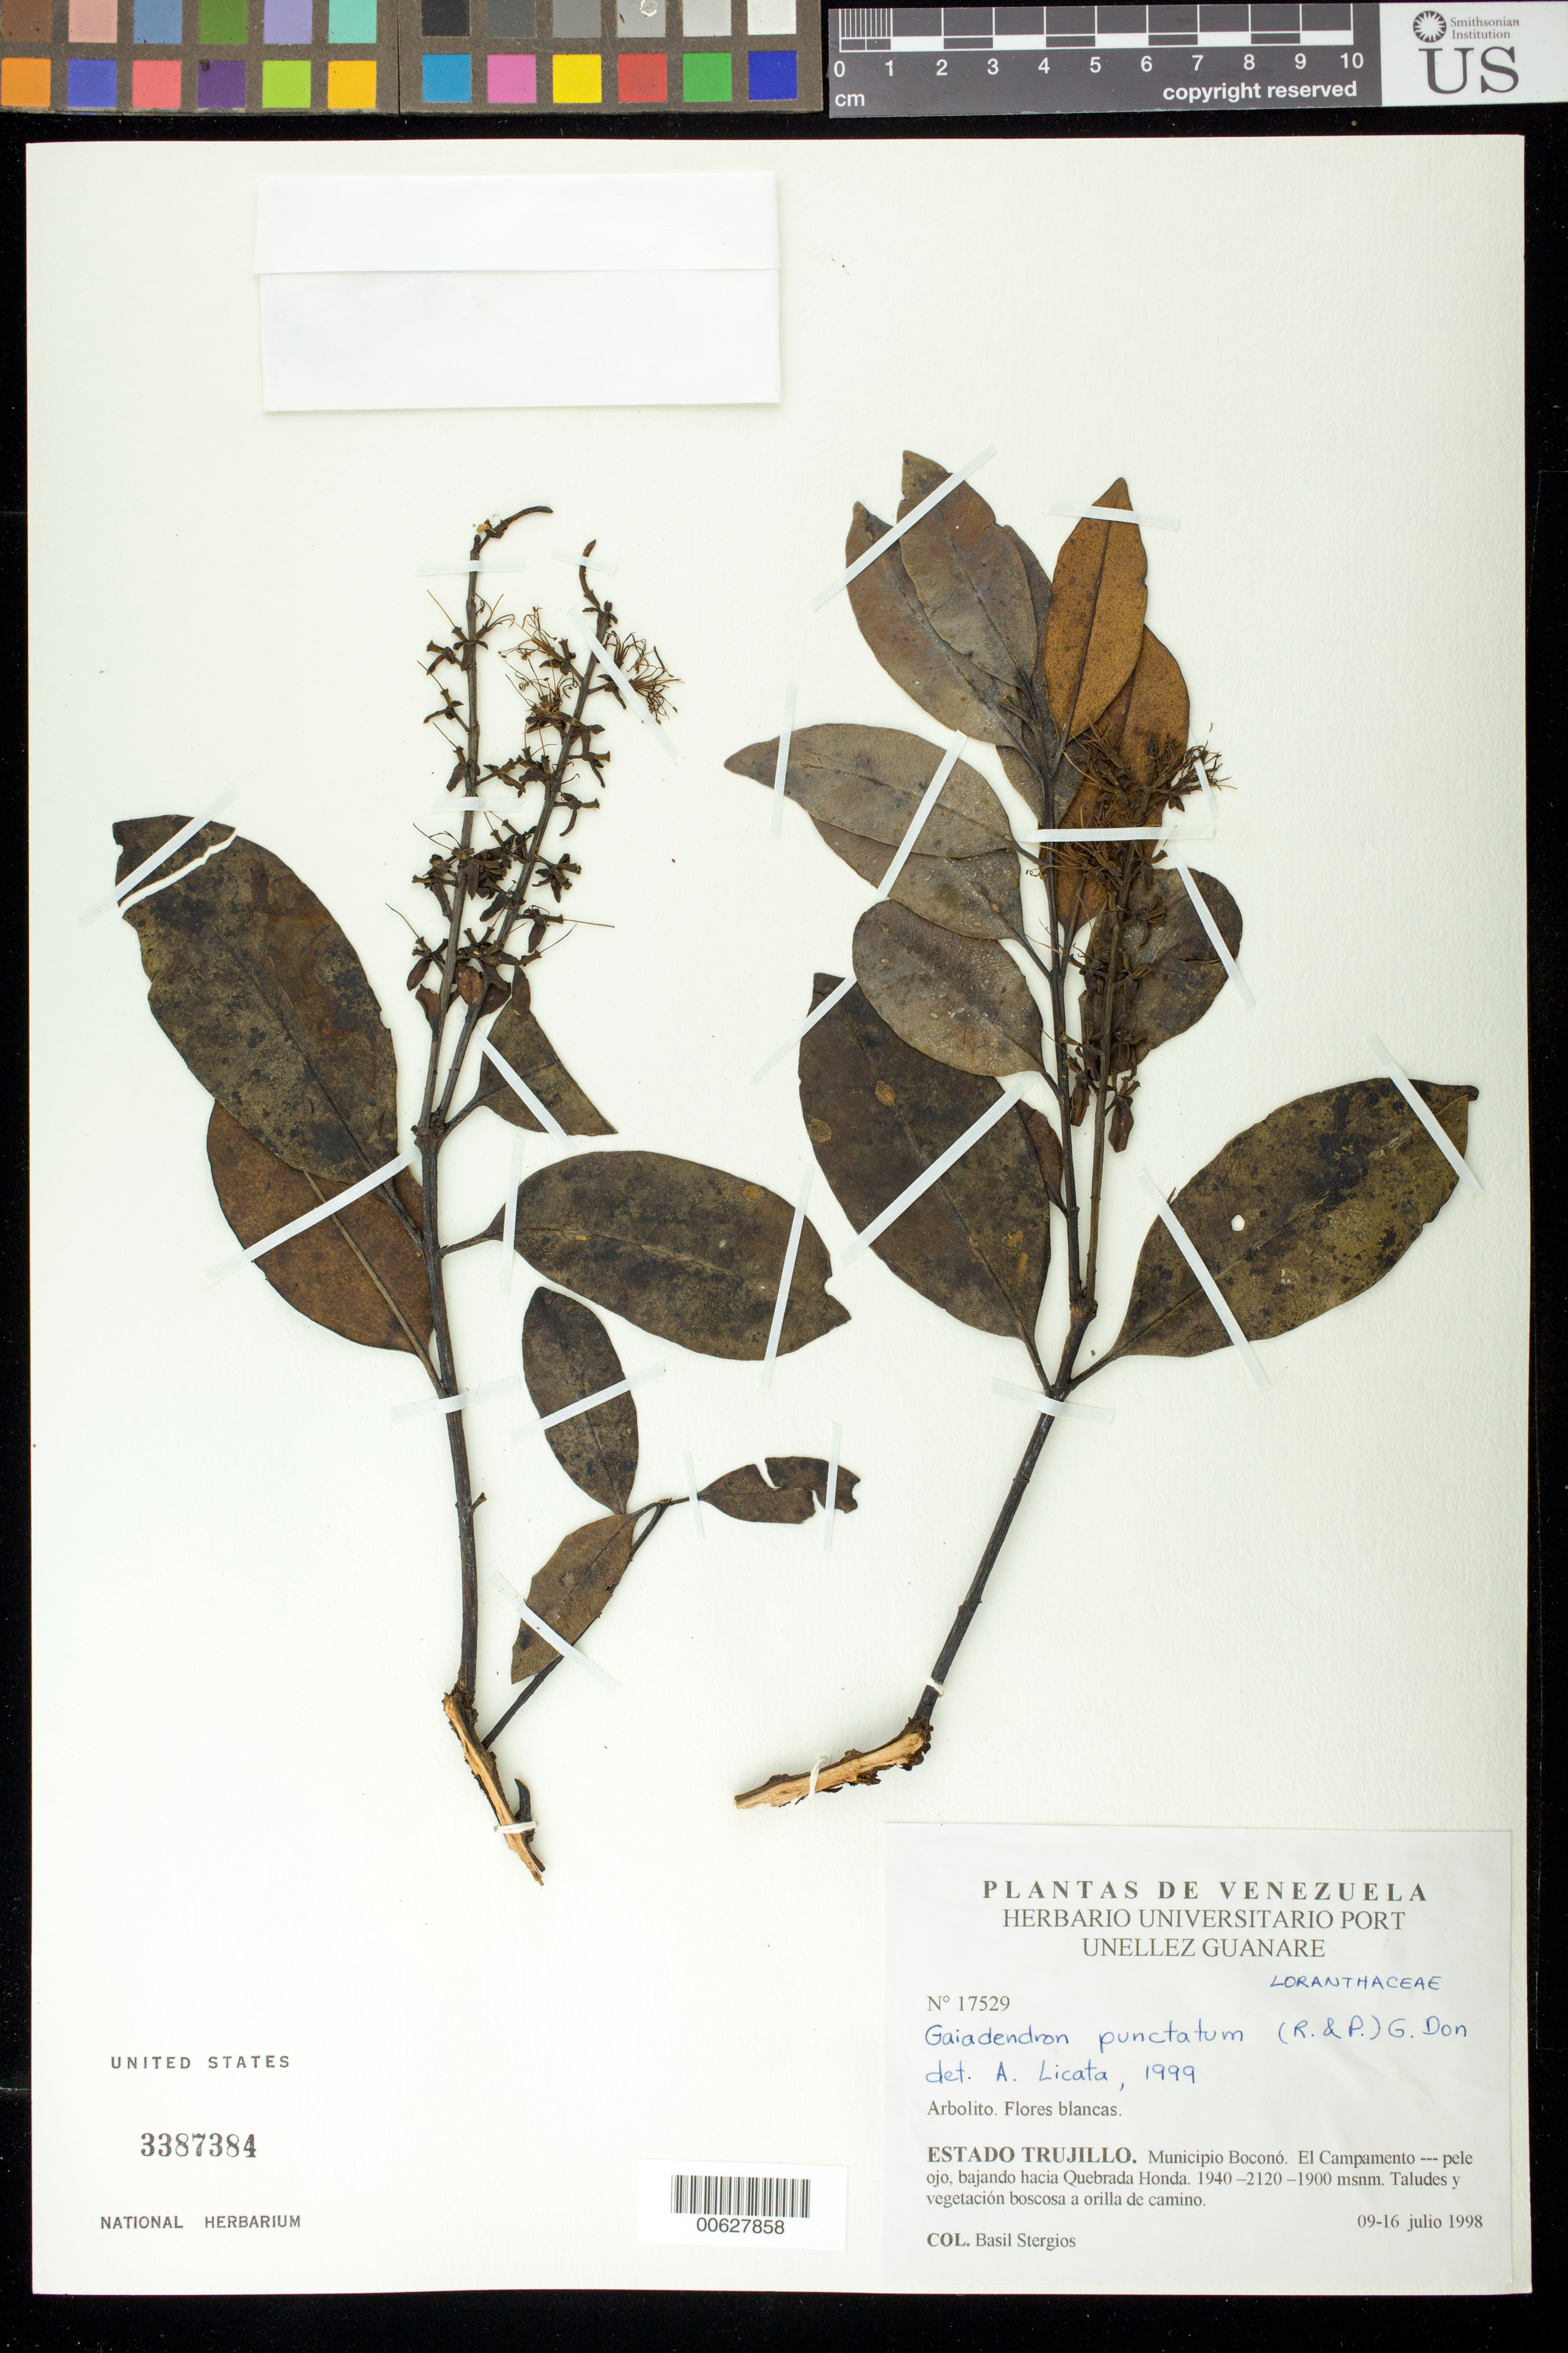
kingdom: Plantae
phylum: Tracheophyta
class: Magnoliopsida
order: Santalales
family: Loranthaceae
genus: Gaiadendron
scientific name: Gaiadendron punctatum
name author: (Ruiz & Pav.) G. Don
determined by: Licata, A., (PORT), Univ. Nac. Exp. de los Llanos Ezequiel Zamora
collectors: B. G. Stergios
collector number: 17529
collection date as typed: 09 Jul 1998 to 16 Jul 1998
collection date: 1998-07-09/1998-07-16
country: Venezuela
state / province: Trujillo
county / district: Boconó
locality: Parque Nacional Guaramacal, El campamento-pele ojo, bajando hacia Quebrada Honda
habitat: Taludes y vegetación boscosa a orilla de camino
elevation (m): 1900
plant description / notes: PORT, US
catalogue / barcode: US 3387384